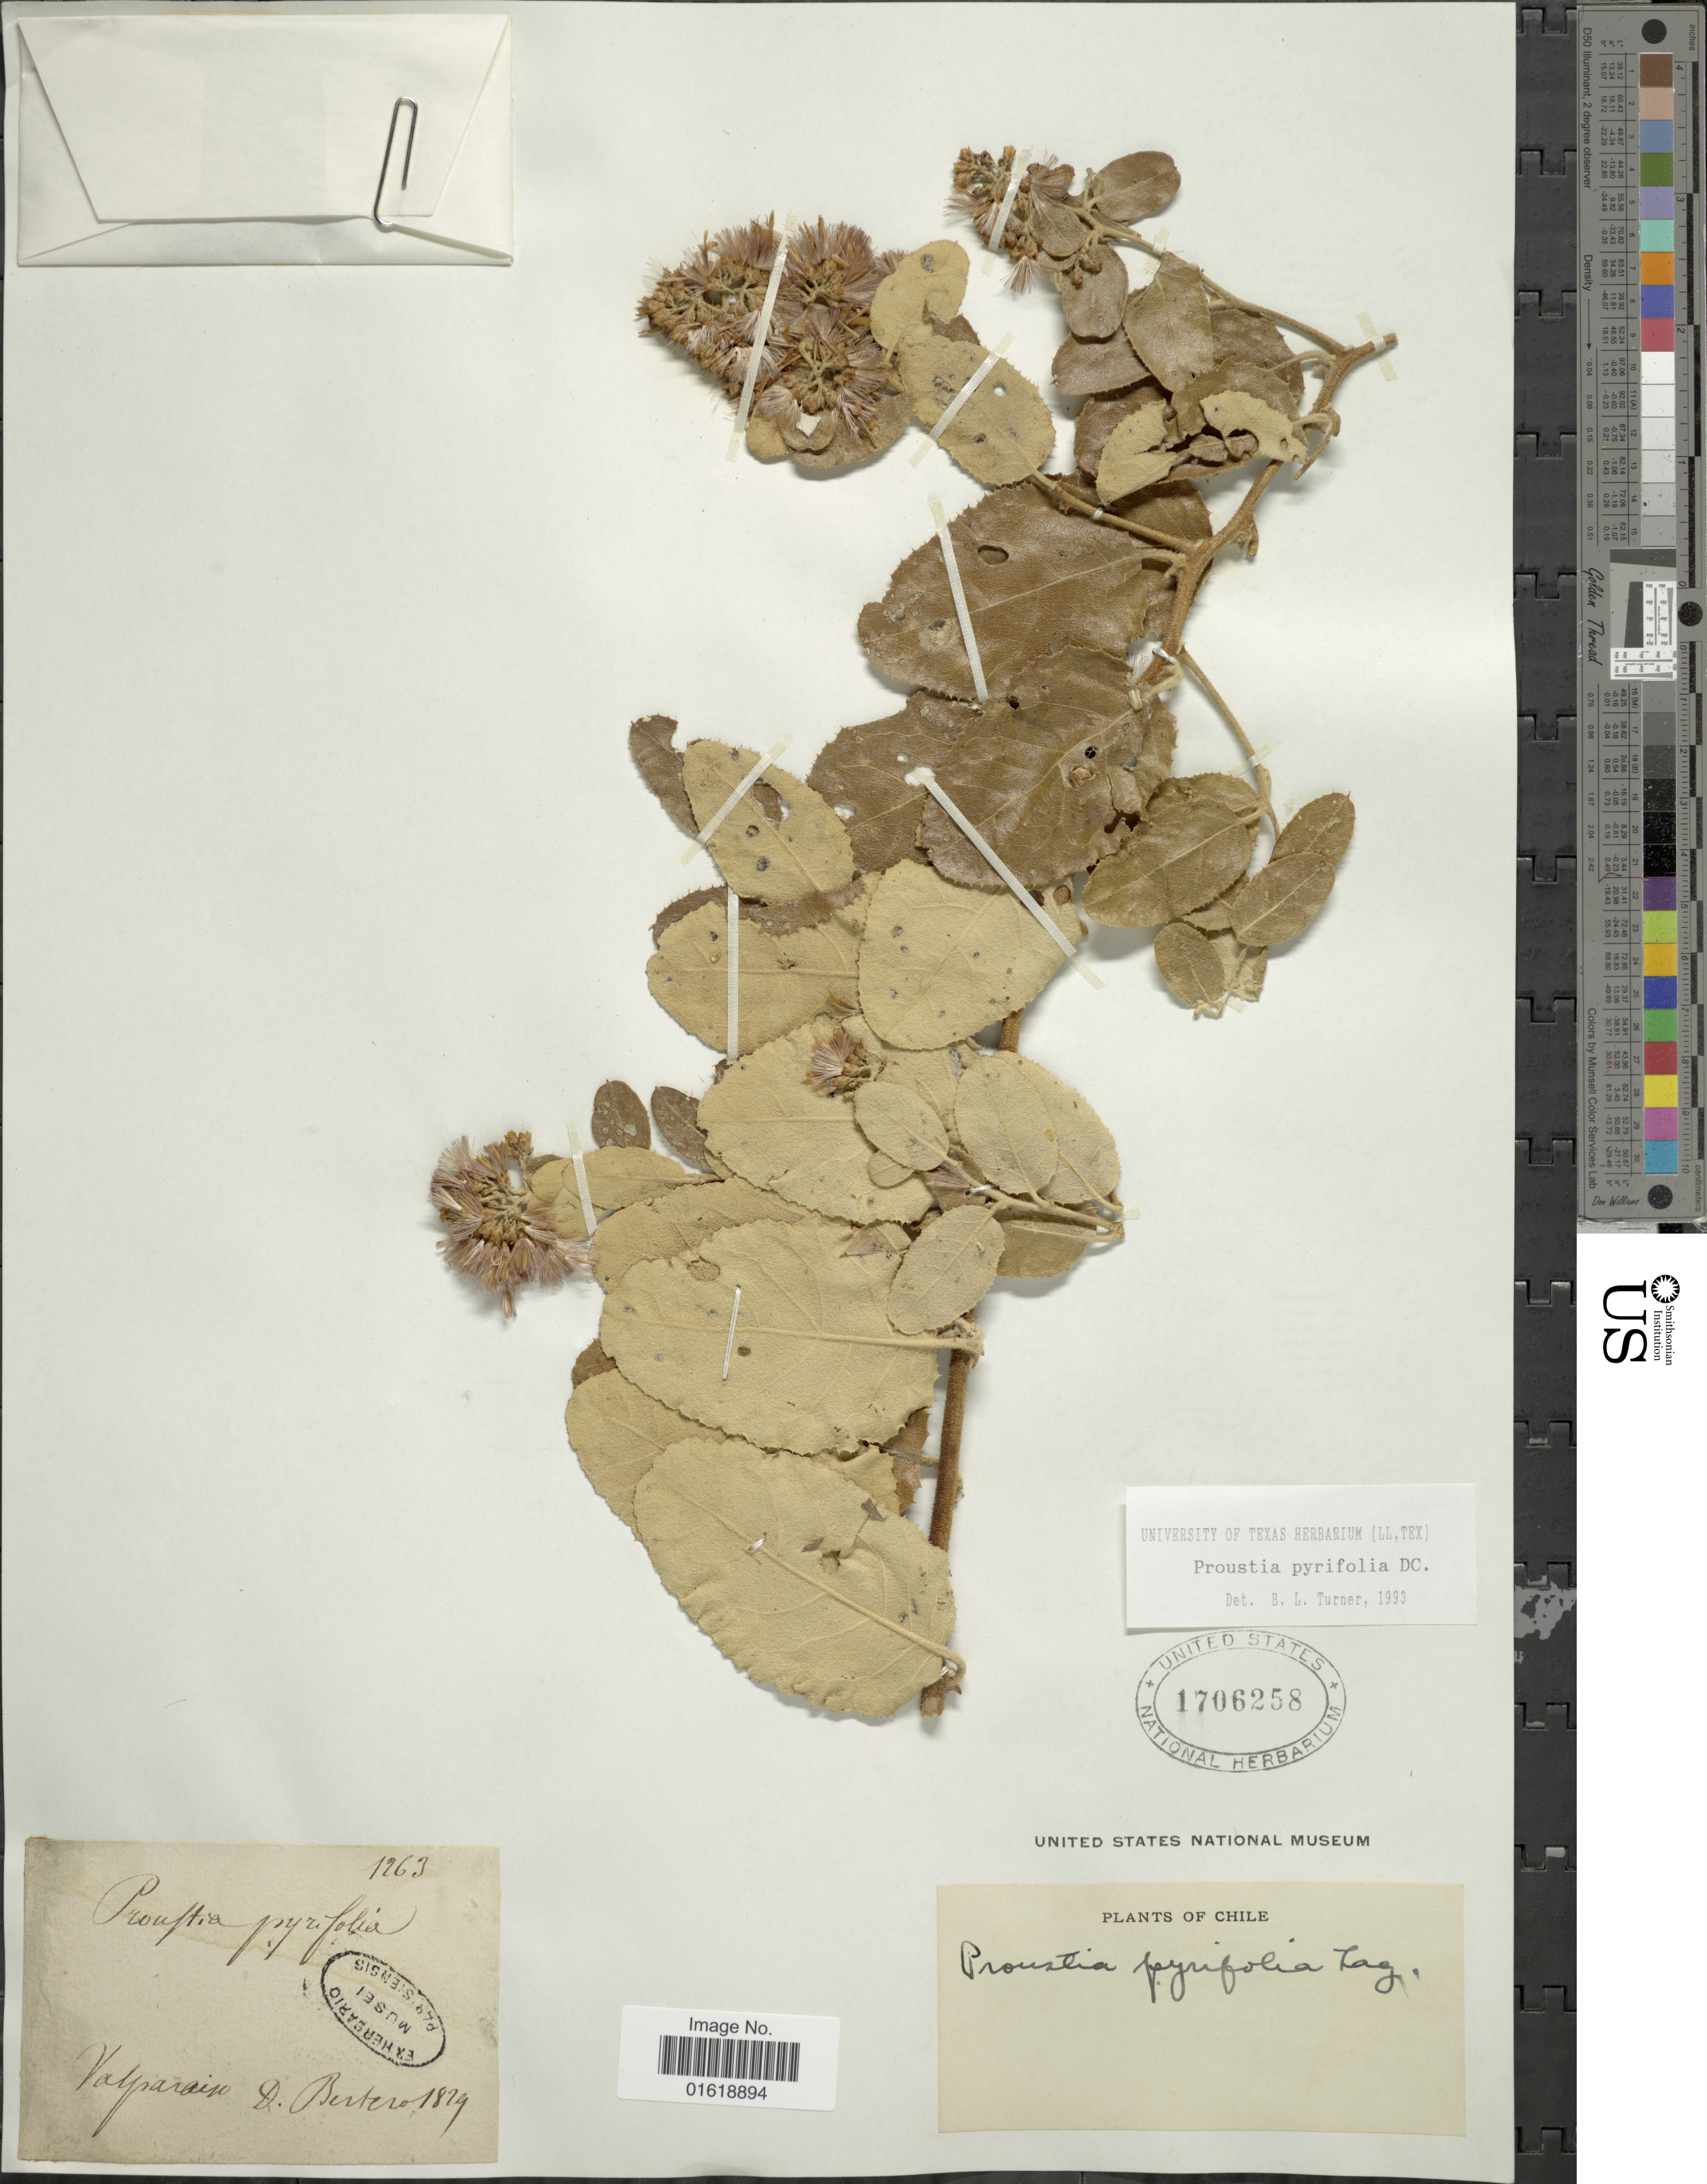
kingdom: Plantae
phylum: Tracheophyta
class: Magnoliopsida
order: Asterales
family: Asteraceae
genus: Proustia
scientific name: Proustia pyrifolia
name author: DC.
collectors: D. Bertero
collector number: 1263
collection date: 1829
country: Chile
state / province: Valparaíso (V)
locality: Valparaiso.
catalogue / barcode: US 1706258